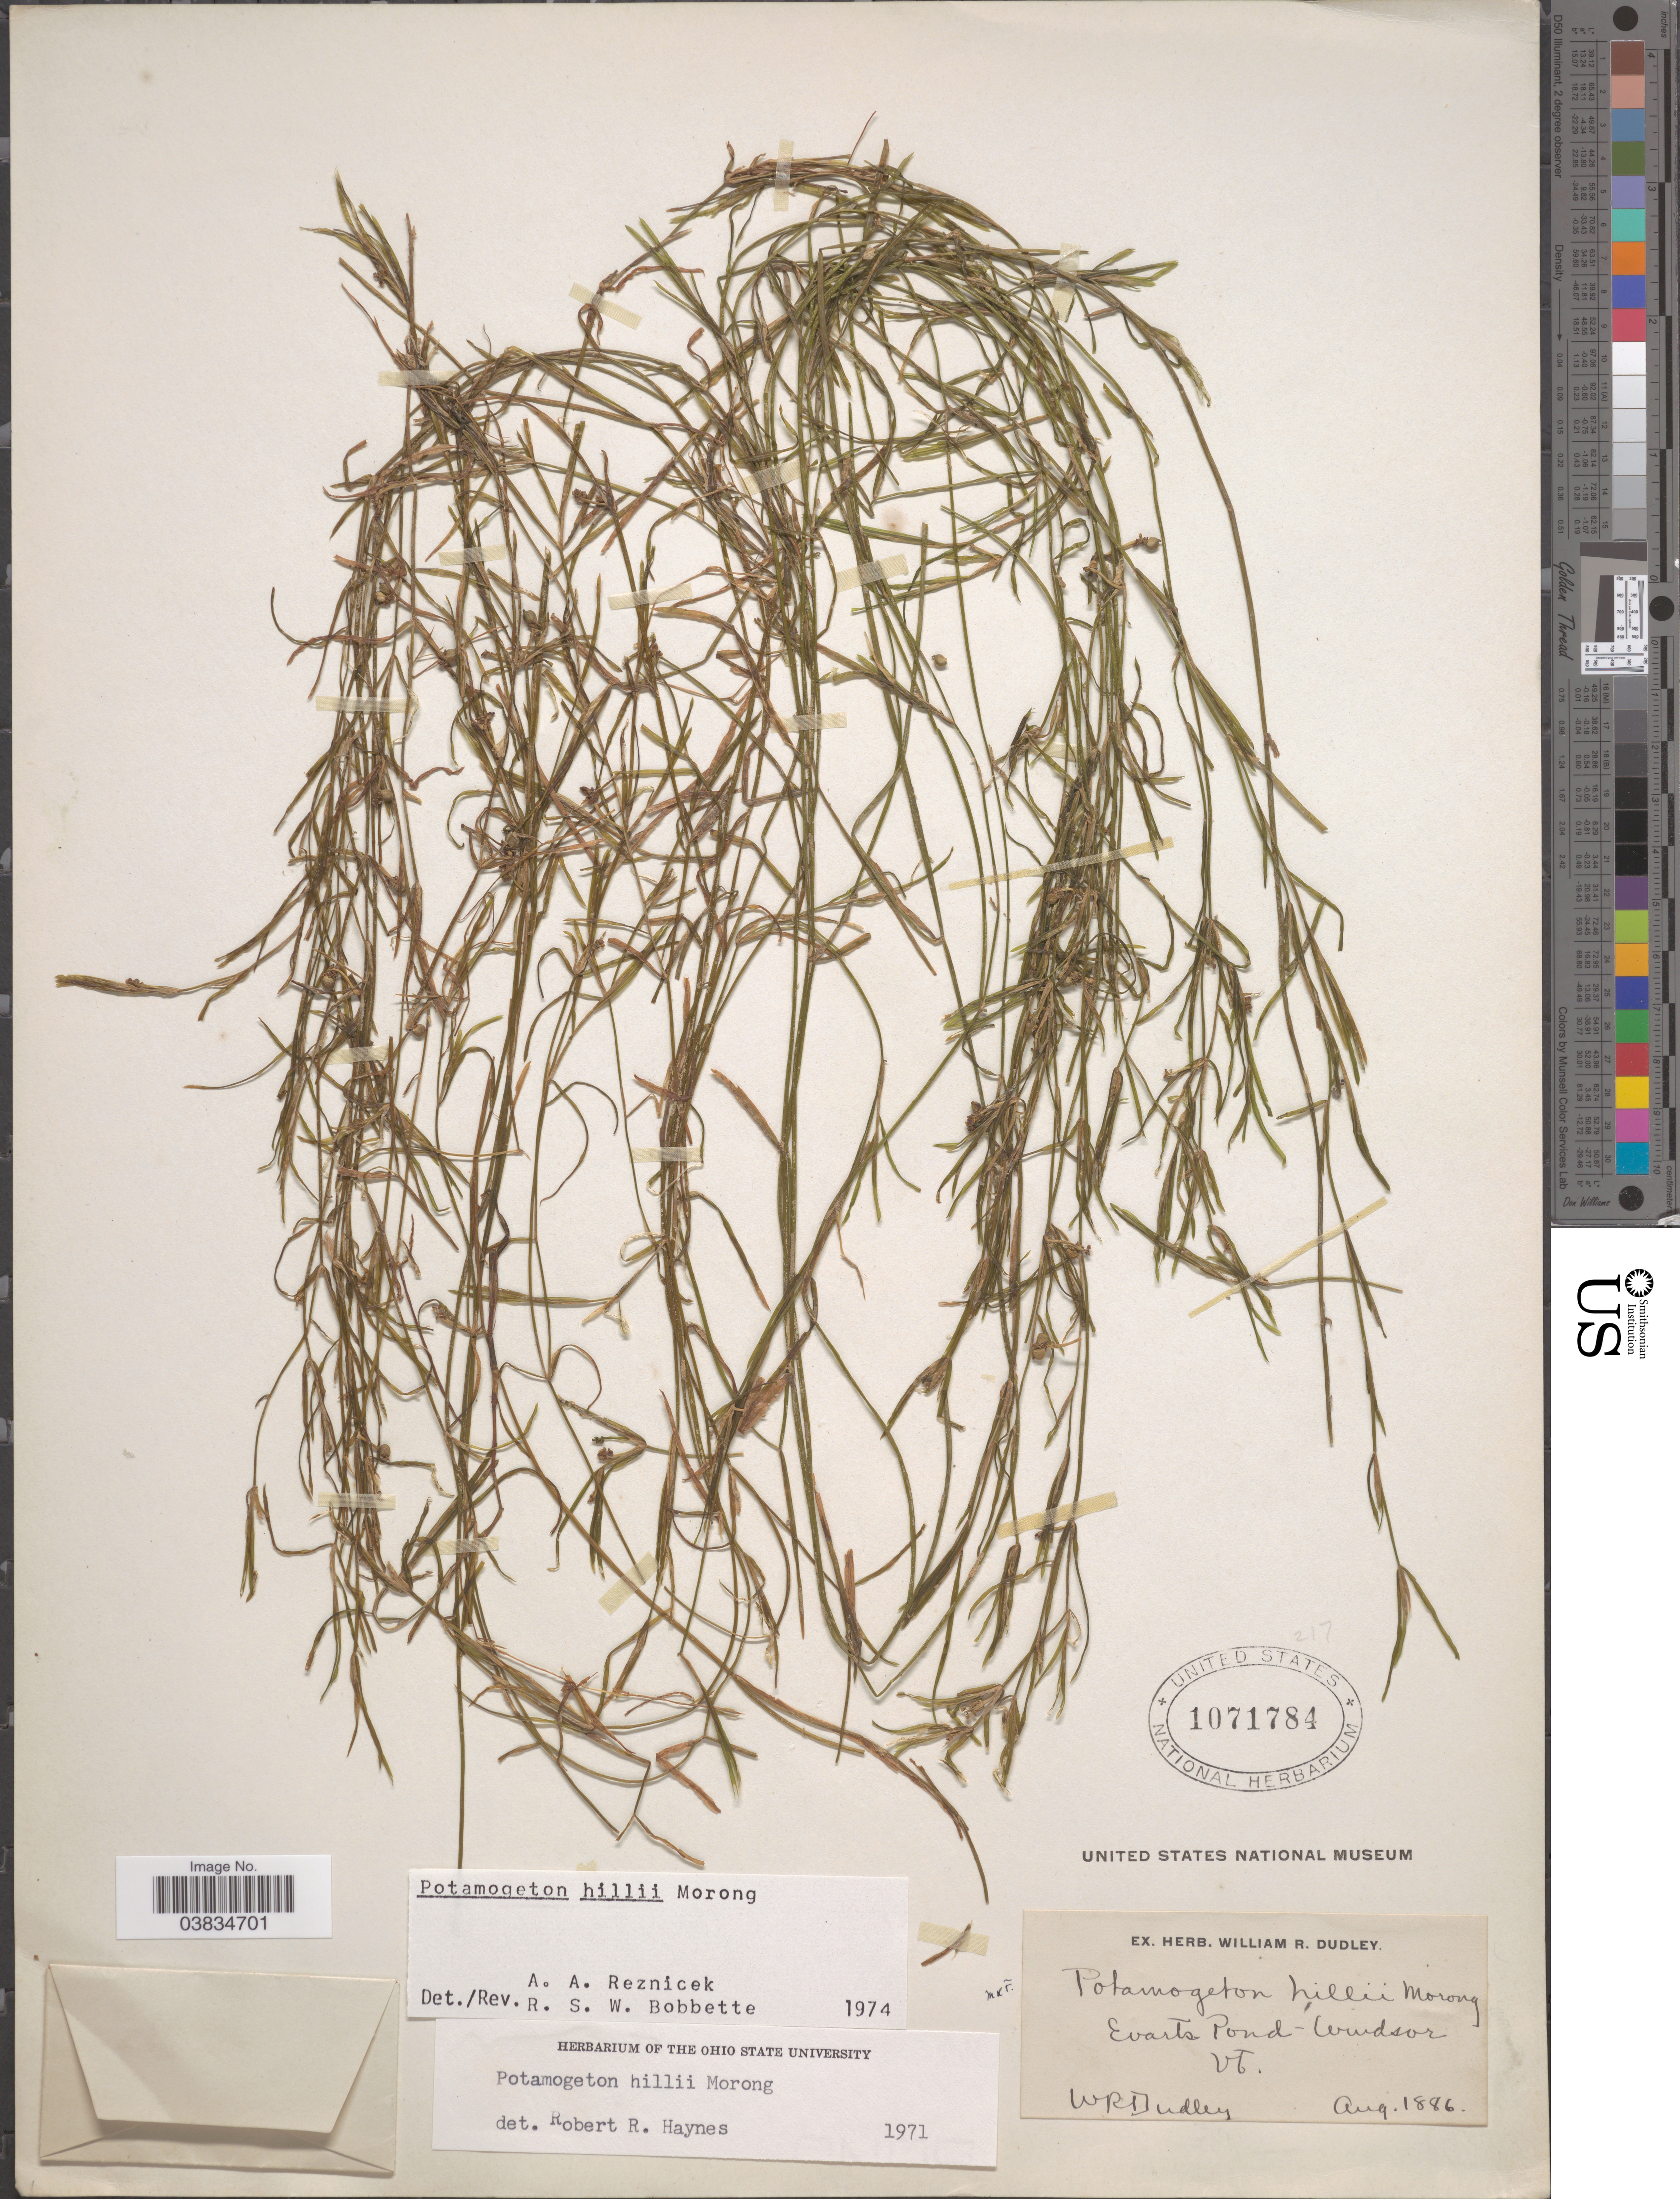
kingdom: Plantae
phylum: Tracheophyta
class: Liliopsida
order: Alismatales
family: Potamogetonaceae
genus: Potamogeton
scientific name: Potamogeton hillii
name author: Morong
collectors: W. Dudley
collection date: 1886-08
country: United States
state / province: Vermont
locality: Evarts Pond-Windsor.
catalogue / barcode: US 1071784